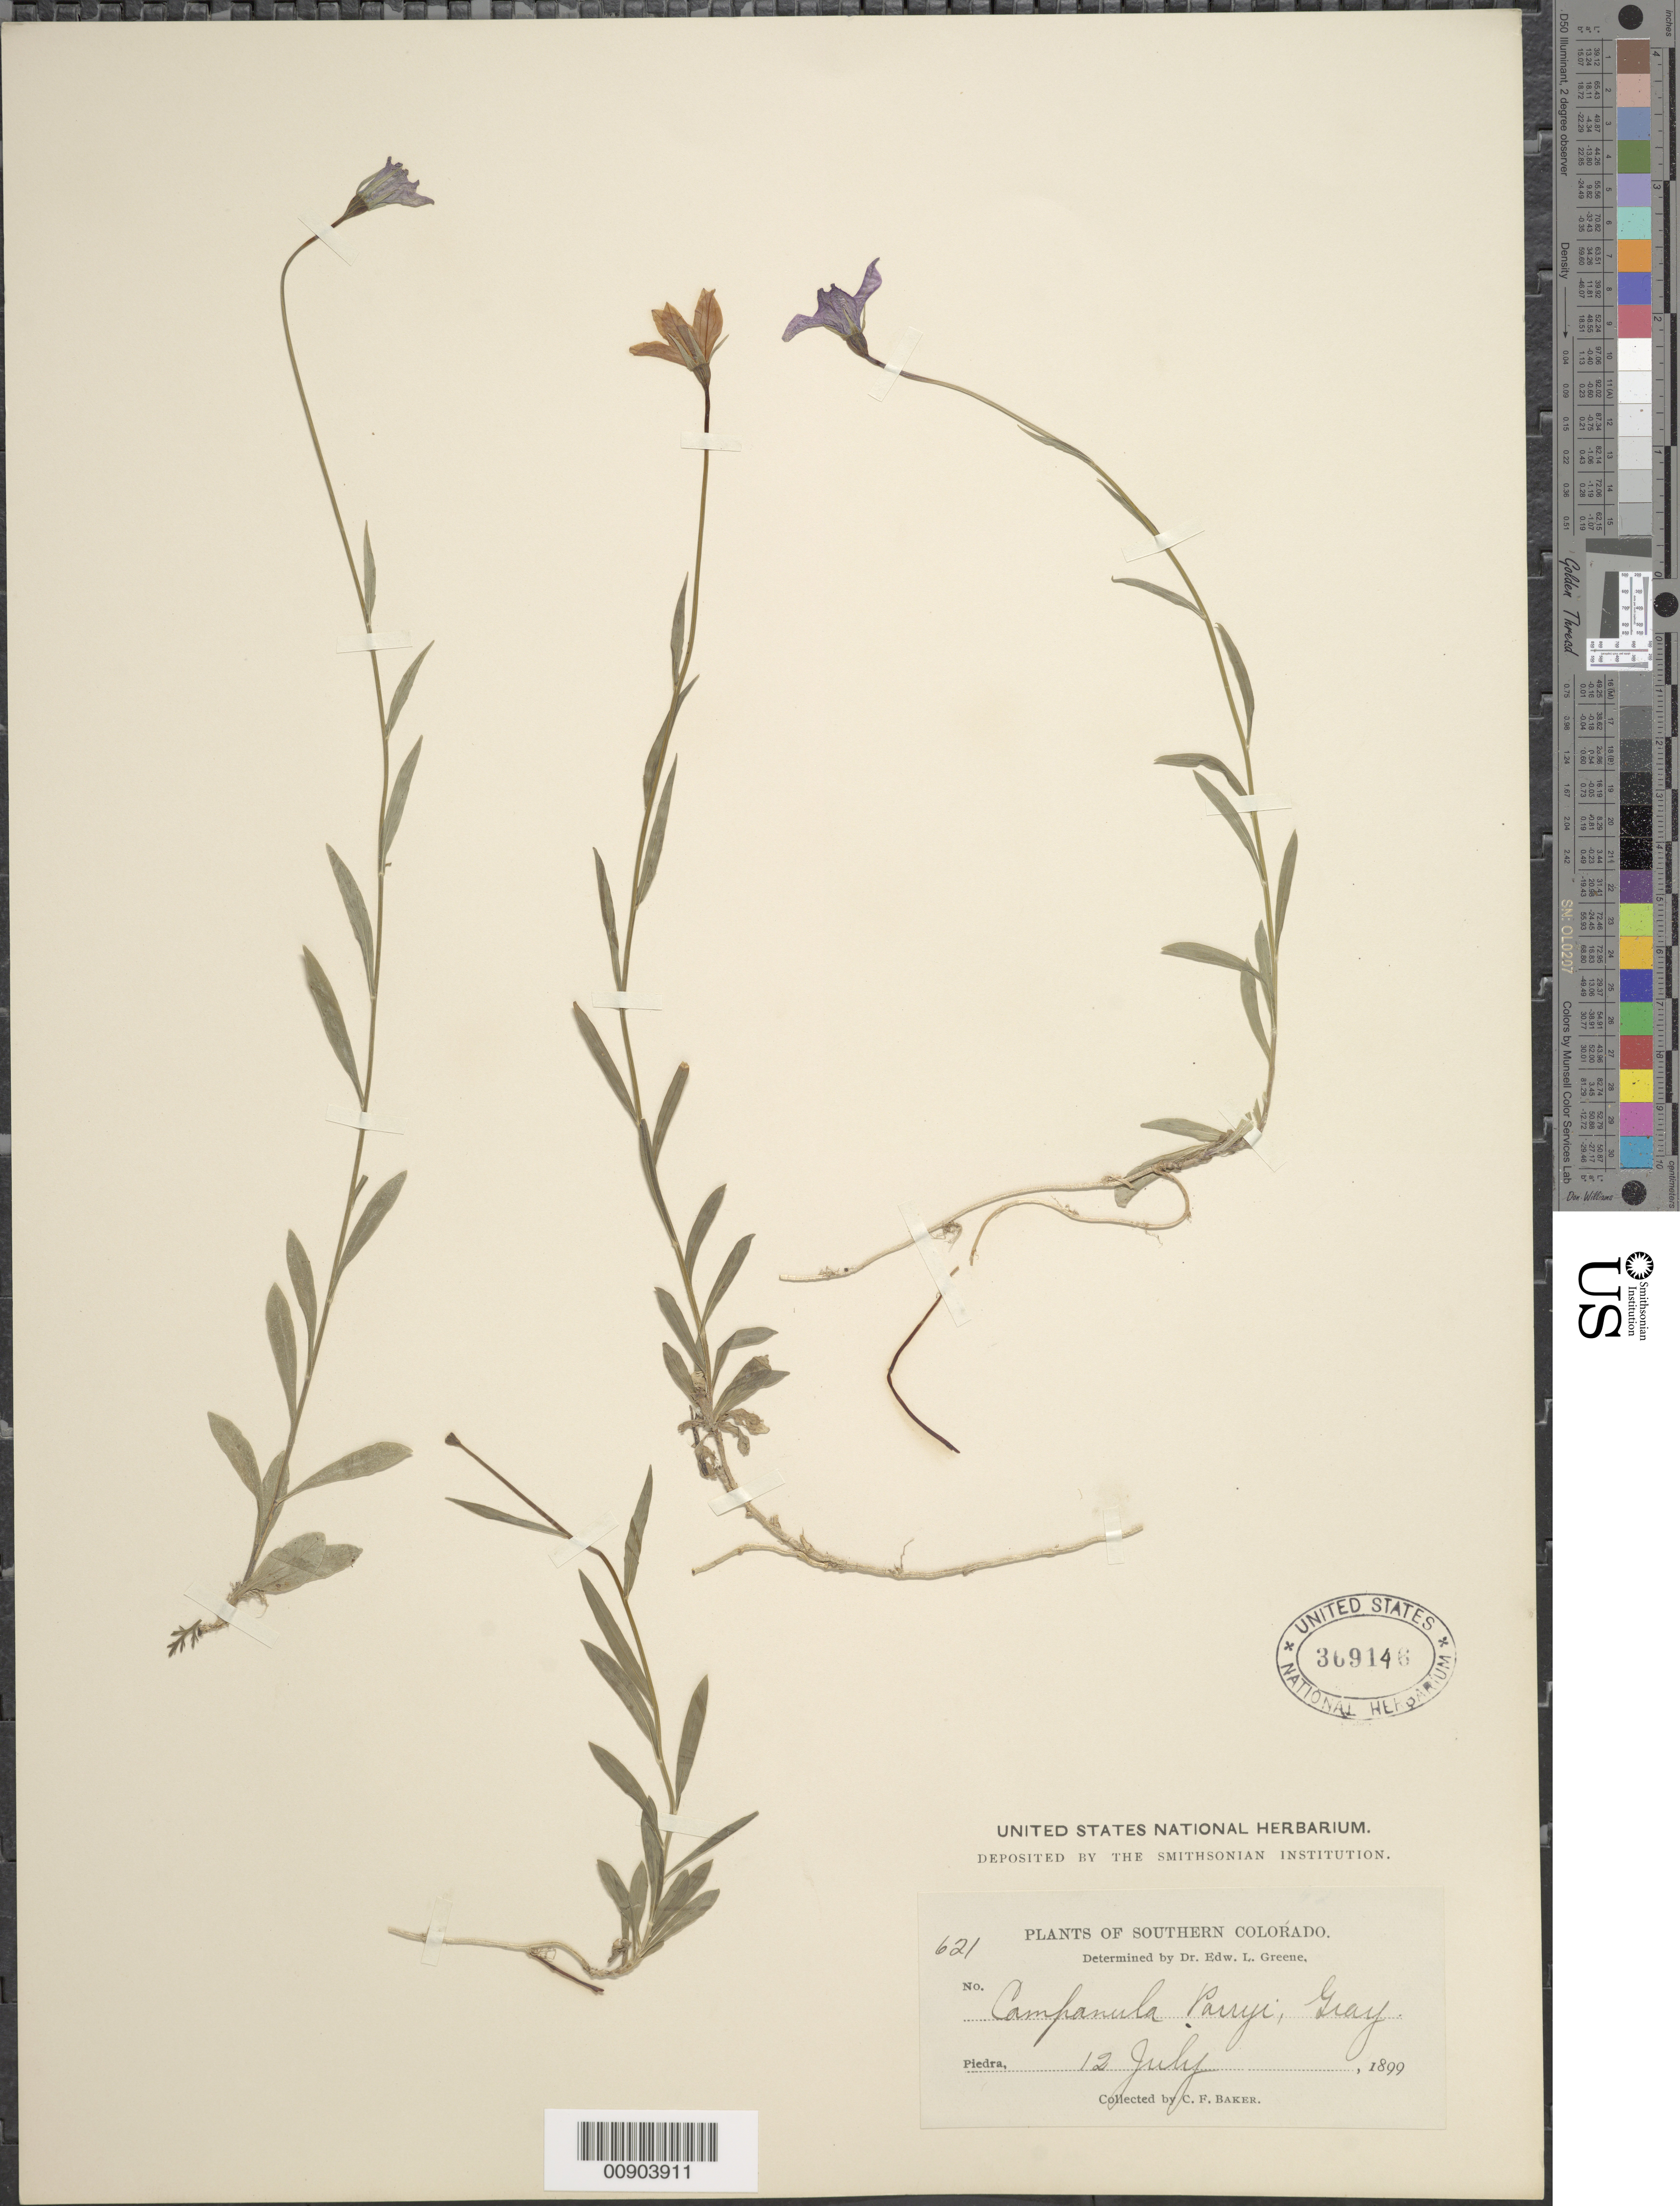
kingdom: Plantae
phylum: Tracheophyta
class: Magnoliopsida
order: Asterales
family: Campanulaceae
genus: Campanula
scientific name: Campanula planiflora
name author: Engelm.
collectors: C. F. Baker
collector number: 621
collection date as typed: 12 Jul 1899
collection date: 1899-07-12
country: United States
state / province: Colorado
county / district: Archuleta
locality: Piedra.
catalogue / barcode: US 369146